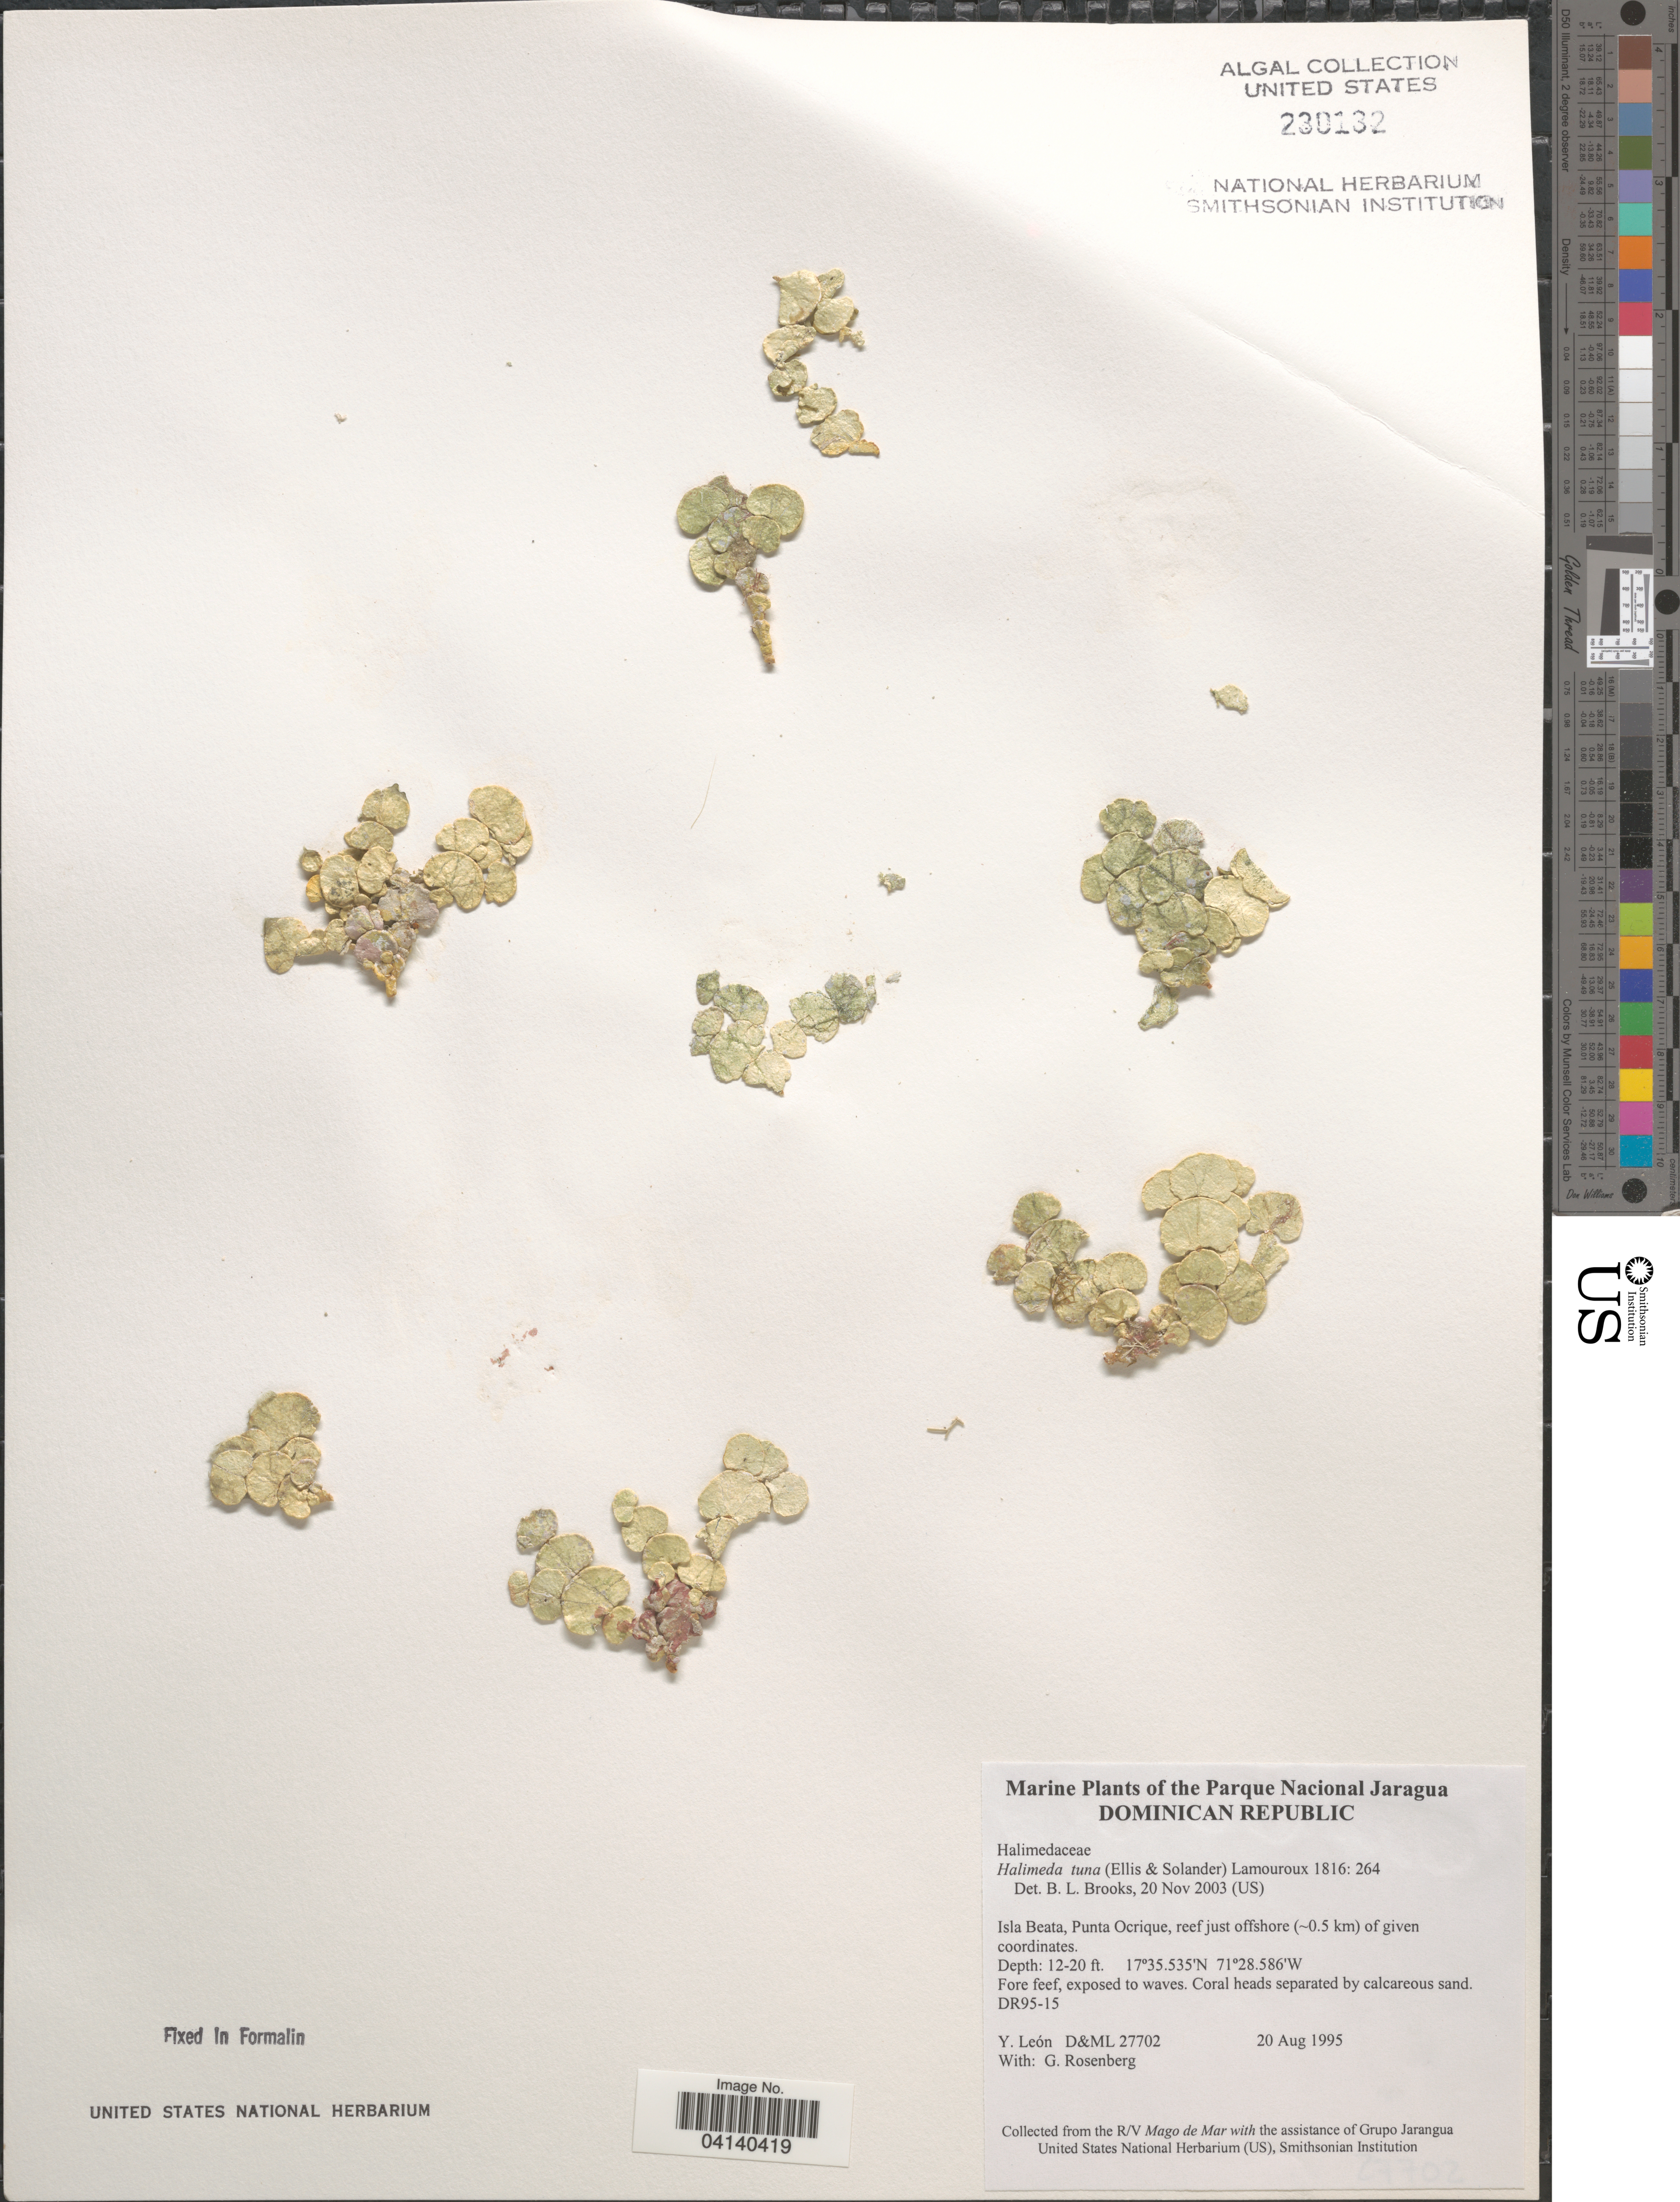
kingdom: Plantae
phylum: Chlorophyta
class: Ulvophyceae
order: Bryopsidales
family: Halimedaceae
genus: Halimeda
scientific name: Halimeda tuna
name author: (J. Ellis & Sol.) J.V.Lamouroux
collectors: Y. León & G. Rosenberg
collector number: D&ML27702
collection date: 1995-08-20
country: Dominican Republic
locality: The Parque Nacional Jaragua. Isla Beata, Punta Ocrique, reef just offshore (~0.5 km) of given coordinates.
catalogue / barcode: US 230132